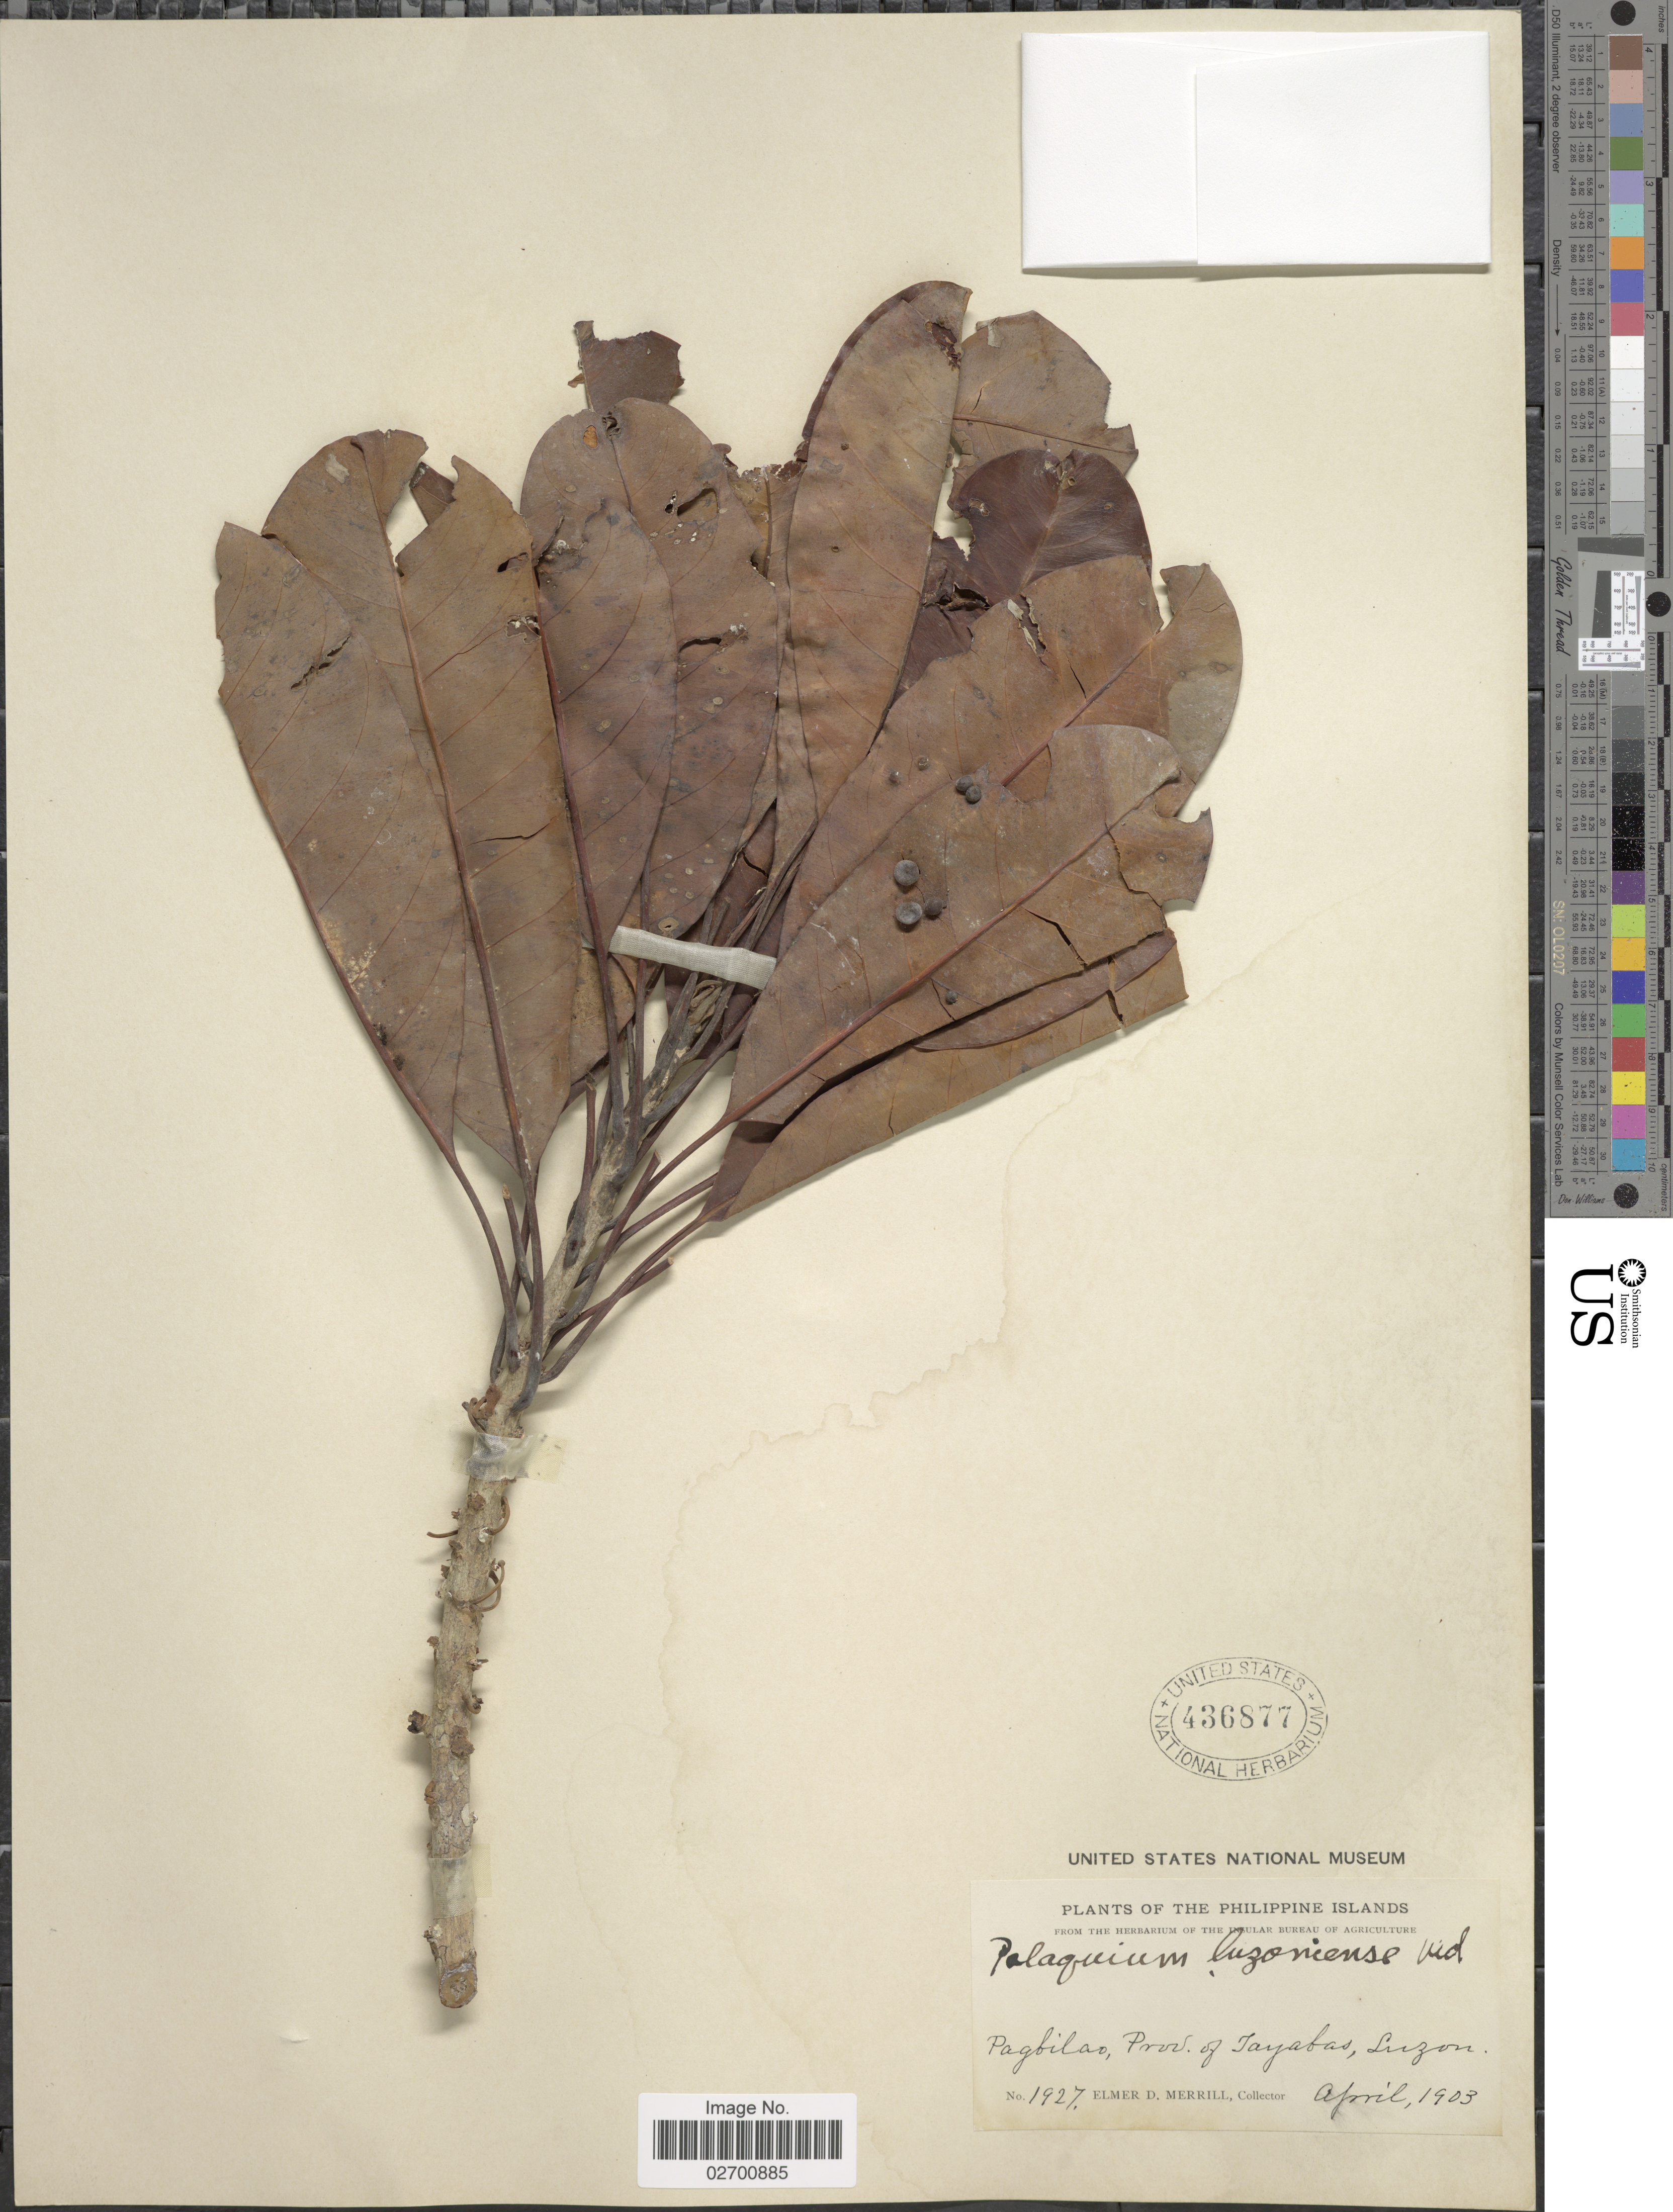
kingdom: Plantae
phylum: Tracheophyta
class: Magnoliopsida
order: Ericales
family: Sapotaceae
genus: Palaquium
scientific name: Palaquium luzoniense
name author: (Fern.-Vill.) S. Vidal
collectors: E. D. Merrill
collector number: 1927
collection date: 1903-04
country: Philippines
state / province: Calabarzon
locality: Pagbilao, Prov. of Tayabas, Luzon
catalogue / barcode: US 436877